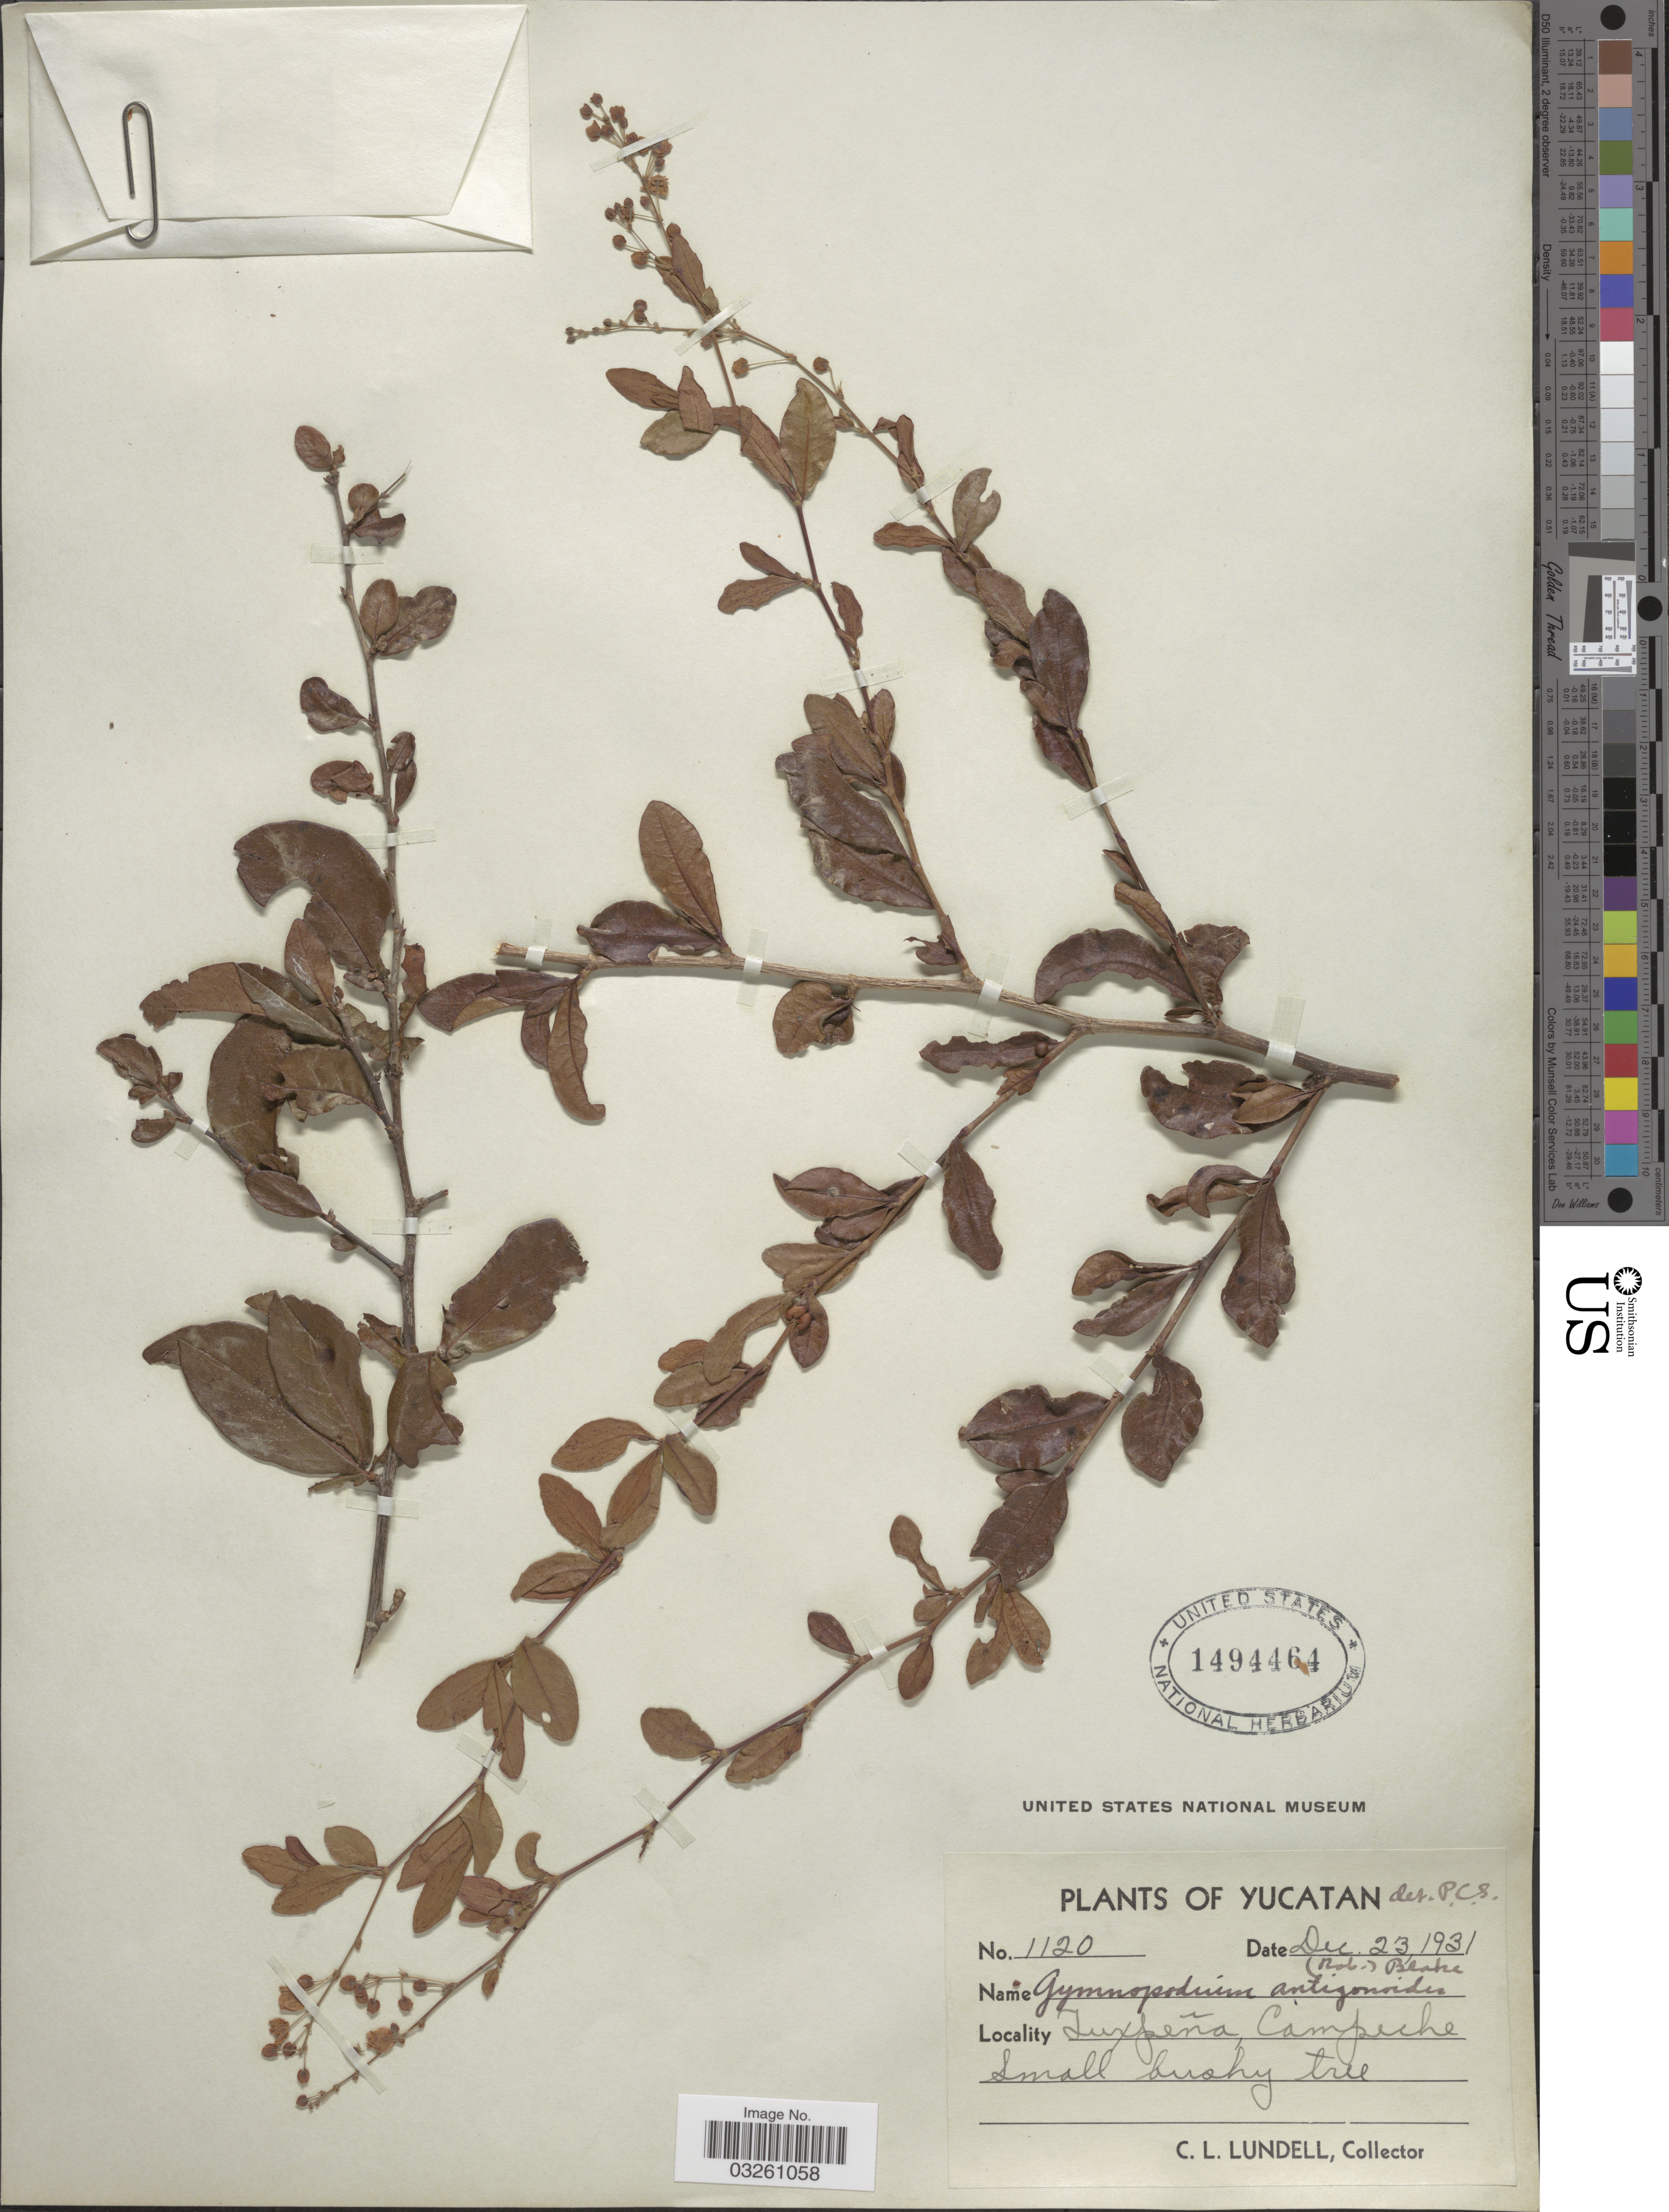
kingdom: Plantae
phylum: Tracheophyta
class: Magnoliopsida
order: Caryophyllales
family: Polygonaceae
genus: Gymnopodium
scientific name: Gymnopodium antigonoides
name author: (B.L. Rob.) S.F. Blake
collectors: C. L. Lundell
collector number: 1120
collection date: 1932-12-23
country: Mexico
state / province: Campeche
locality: Yucatan. Tuxpeña.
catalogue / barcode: US 1494464